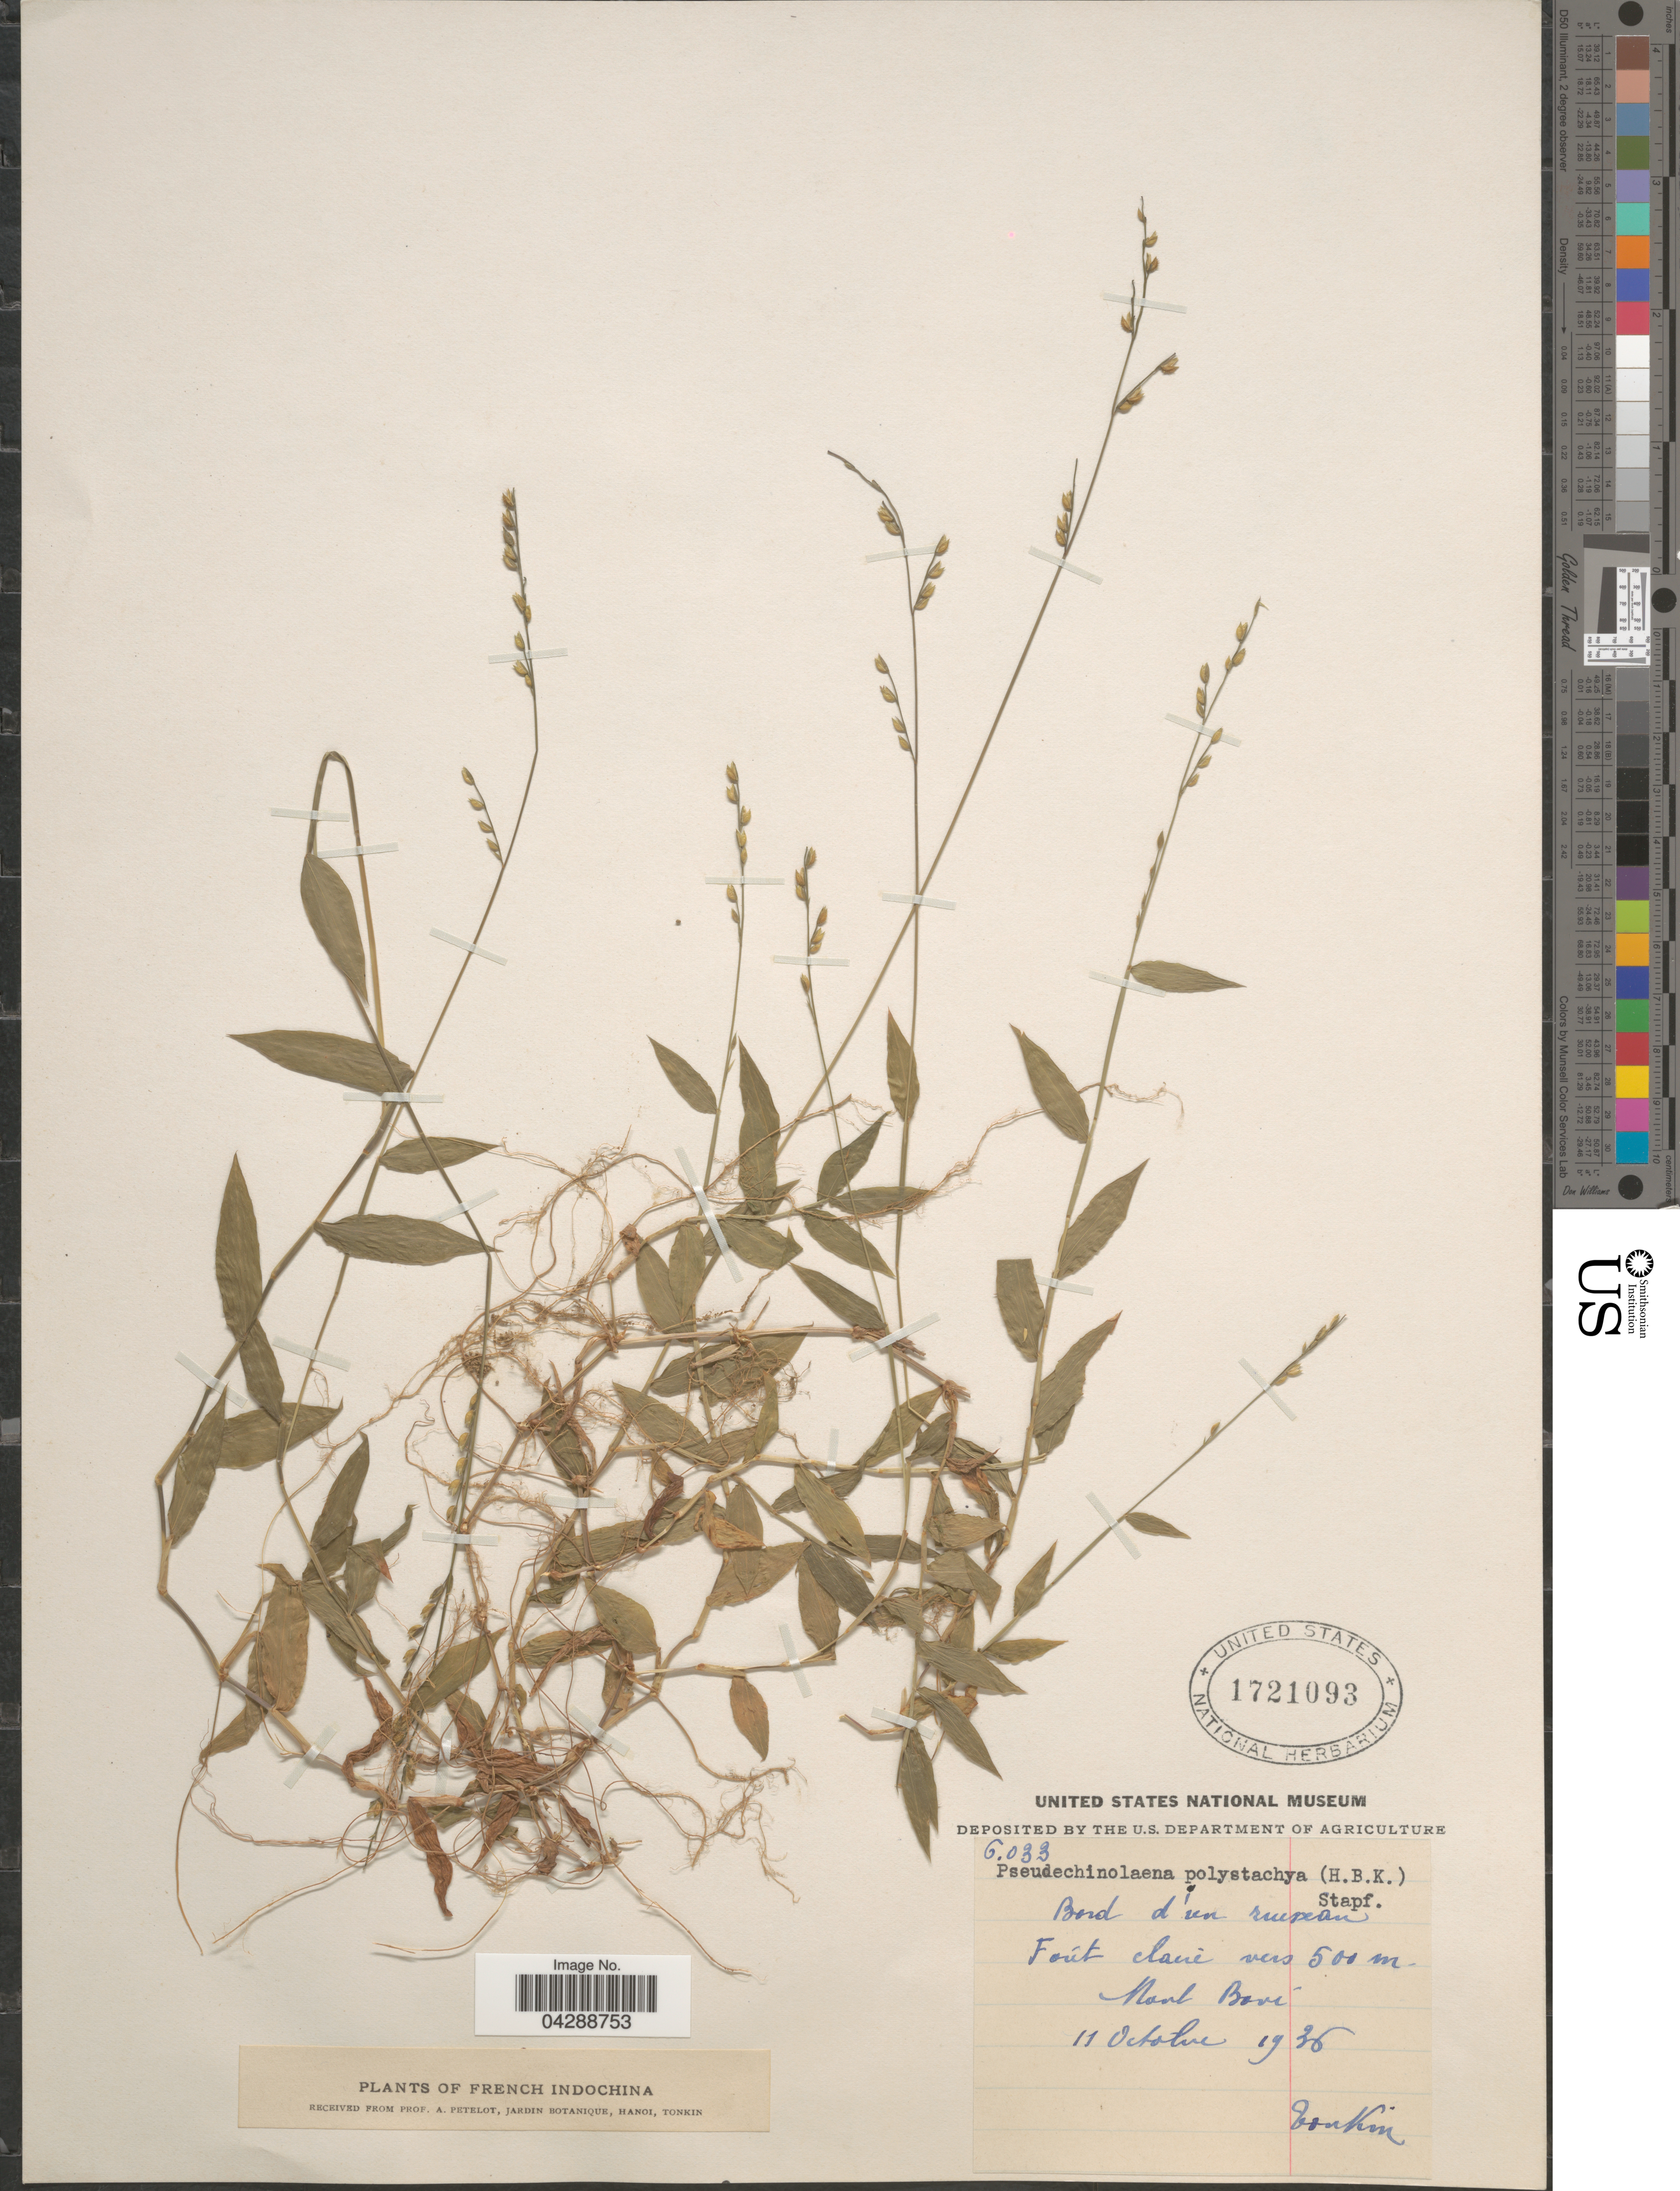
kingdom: Plantae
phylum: Tracheophyta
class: Liliopsida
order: Poales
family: Poaceae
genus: Pseudechinolaena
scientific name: Pseudechinolaena polystachya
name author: (Kunth) Stapf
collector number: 6033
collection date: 1936-10-11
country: Vietnam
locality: French Indochina. Forêt claire. Mont Baví. Tonkin.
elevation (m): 500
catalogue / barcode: US 1721093